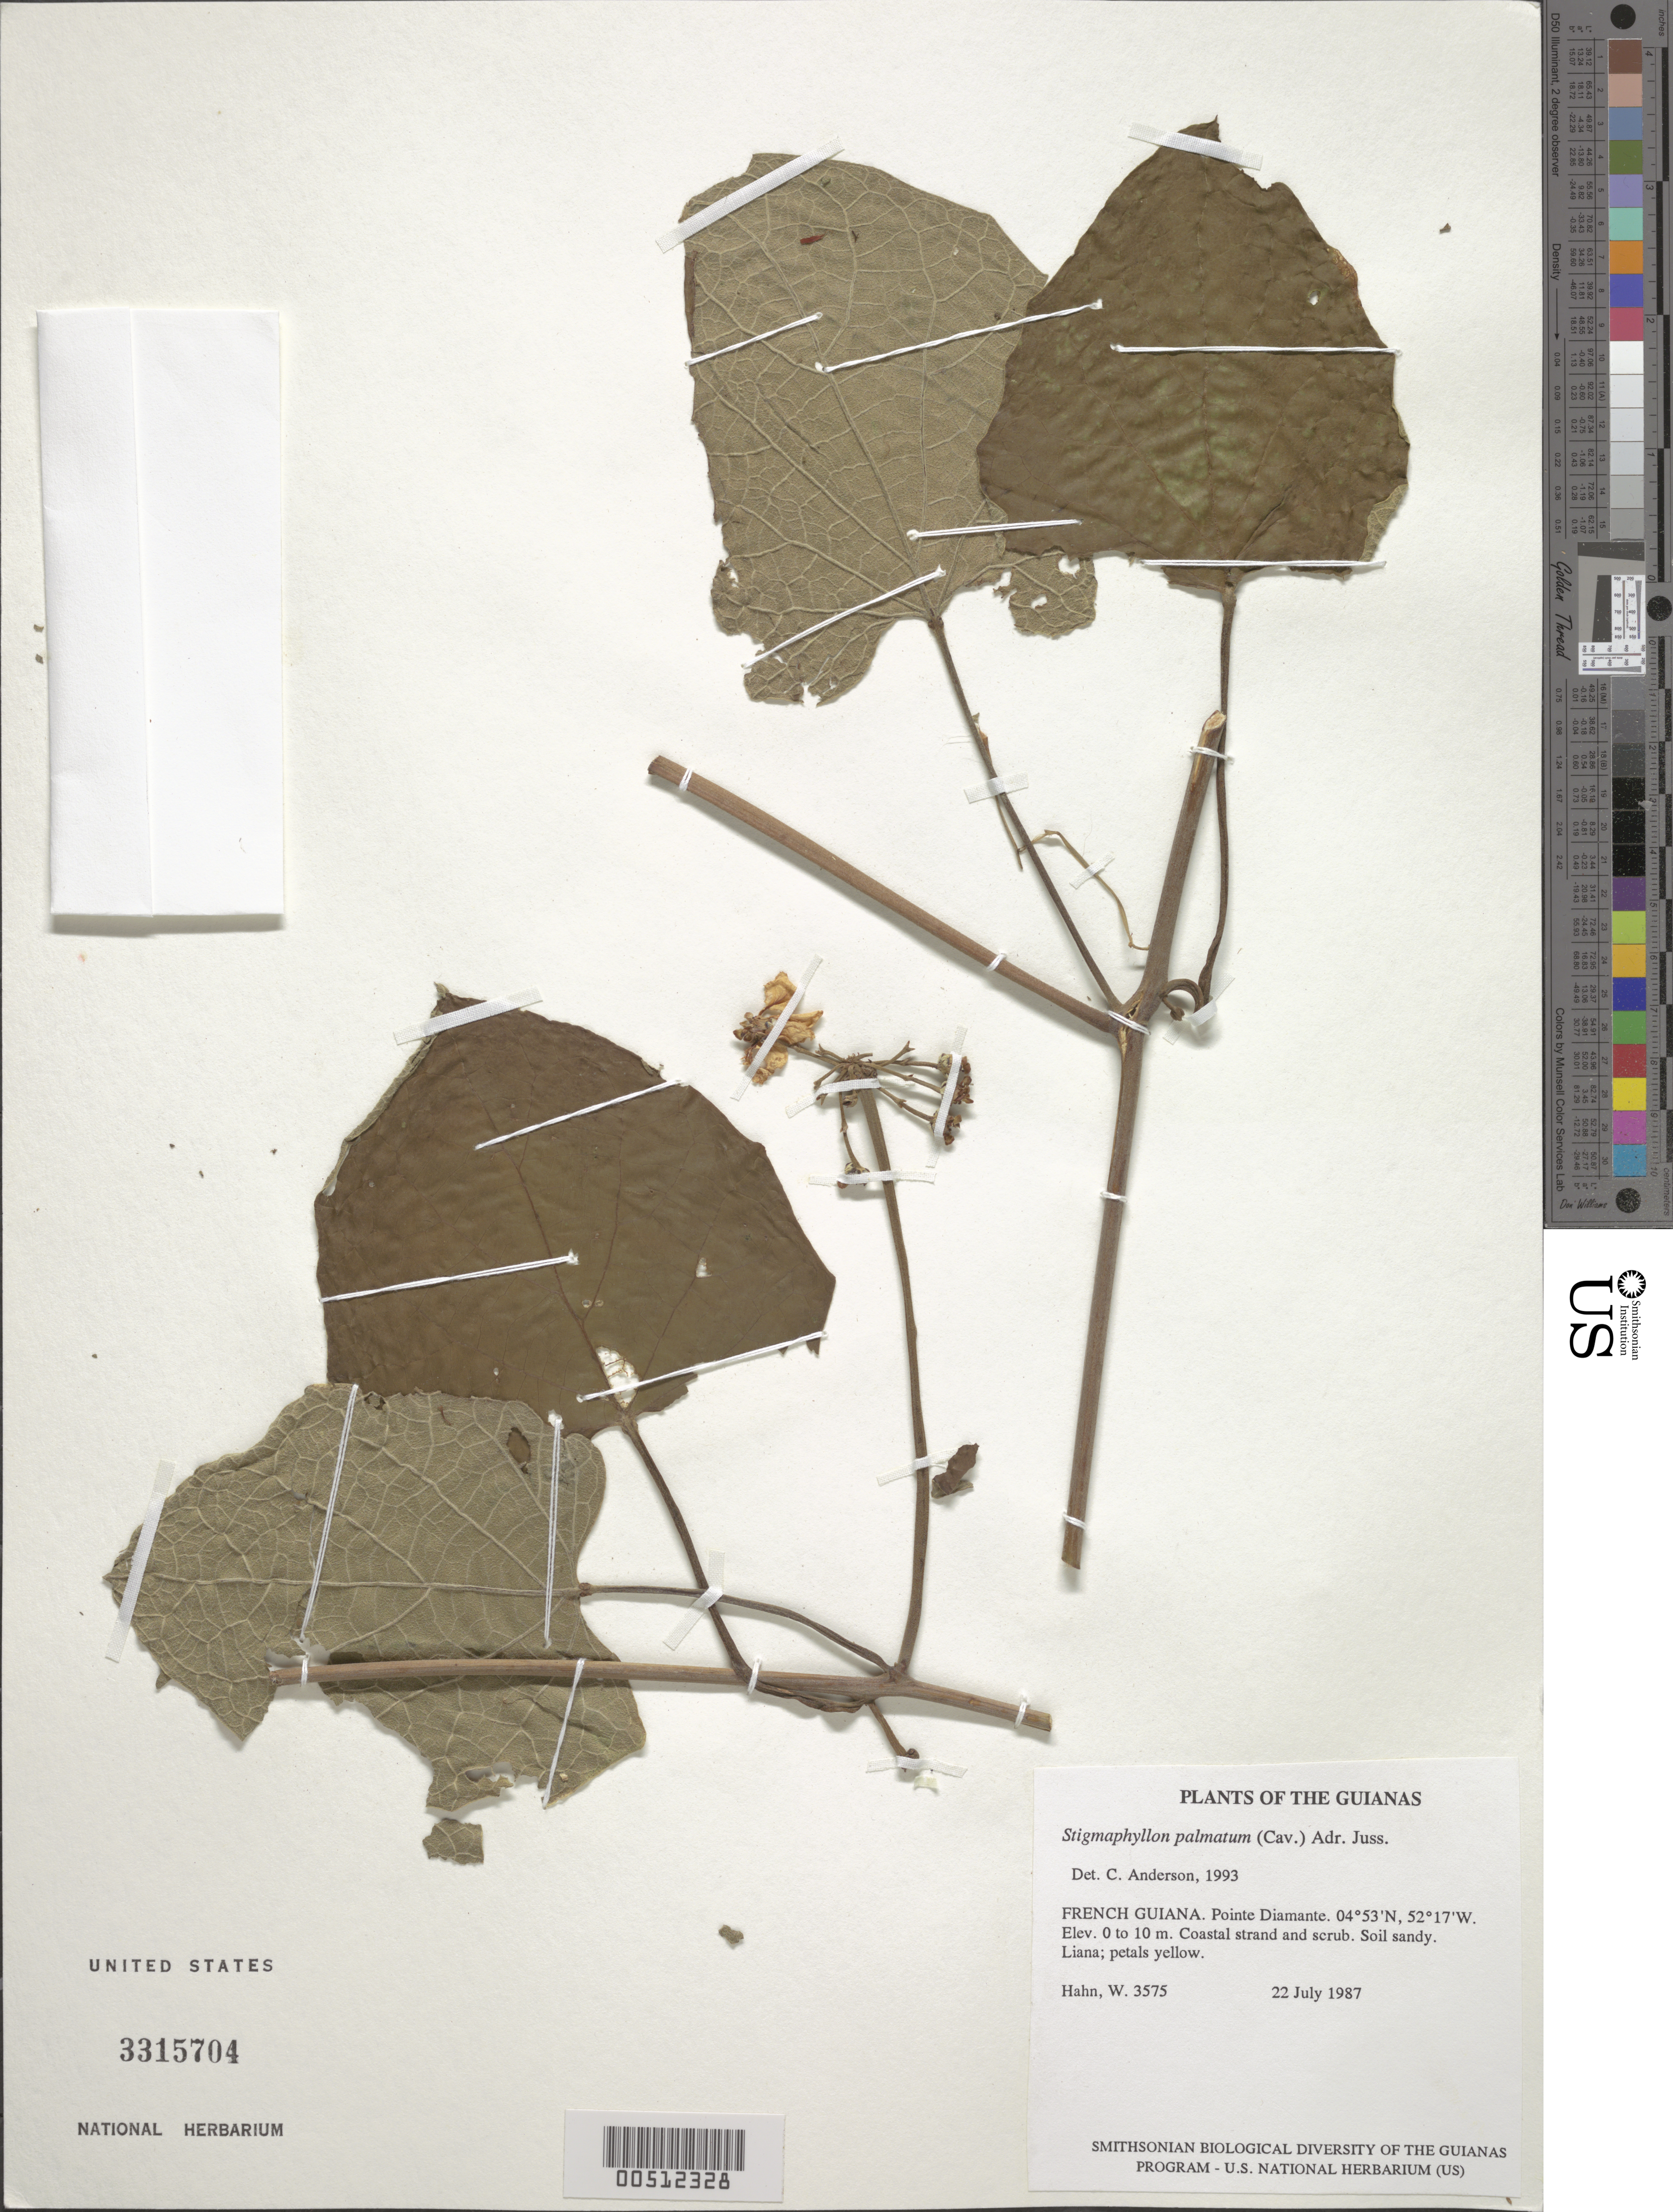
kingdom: Plantae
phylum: Tracheophyta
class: Magnoliopsida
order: Malpighiales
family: Malpighiaceae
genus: Stigmaphyllon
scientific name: Stigmaphyllon palmatum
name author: (Cav.) A. Juss.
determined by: Anderson, C.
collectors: W. Hahn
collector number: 3575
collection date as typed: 22 July 1987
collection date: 1987-07-22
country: French Guiana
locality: Pointe Diamante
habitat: Coastal strand and scrub. Soil sandy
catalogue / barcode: US 3315704